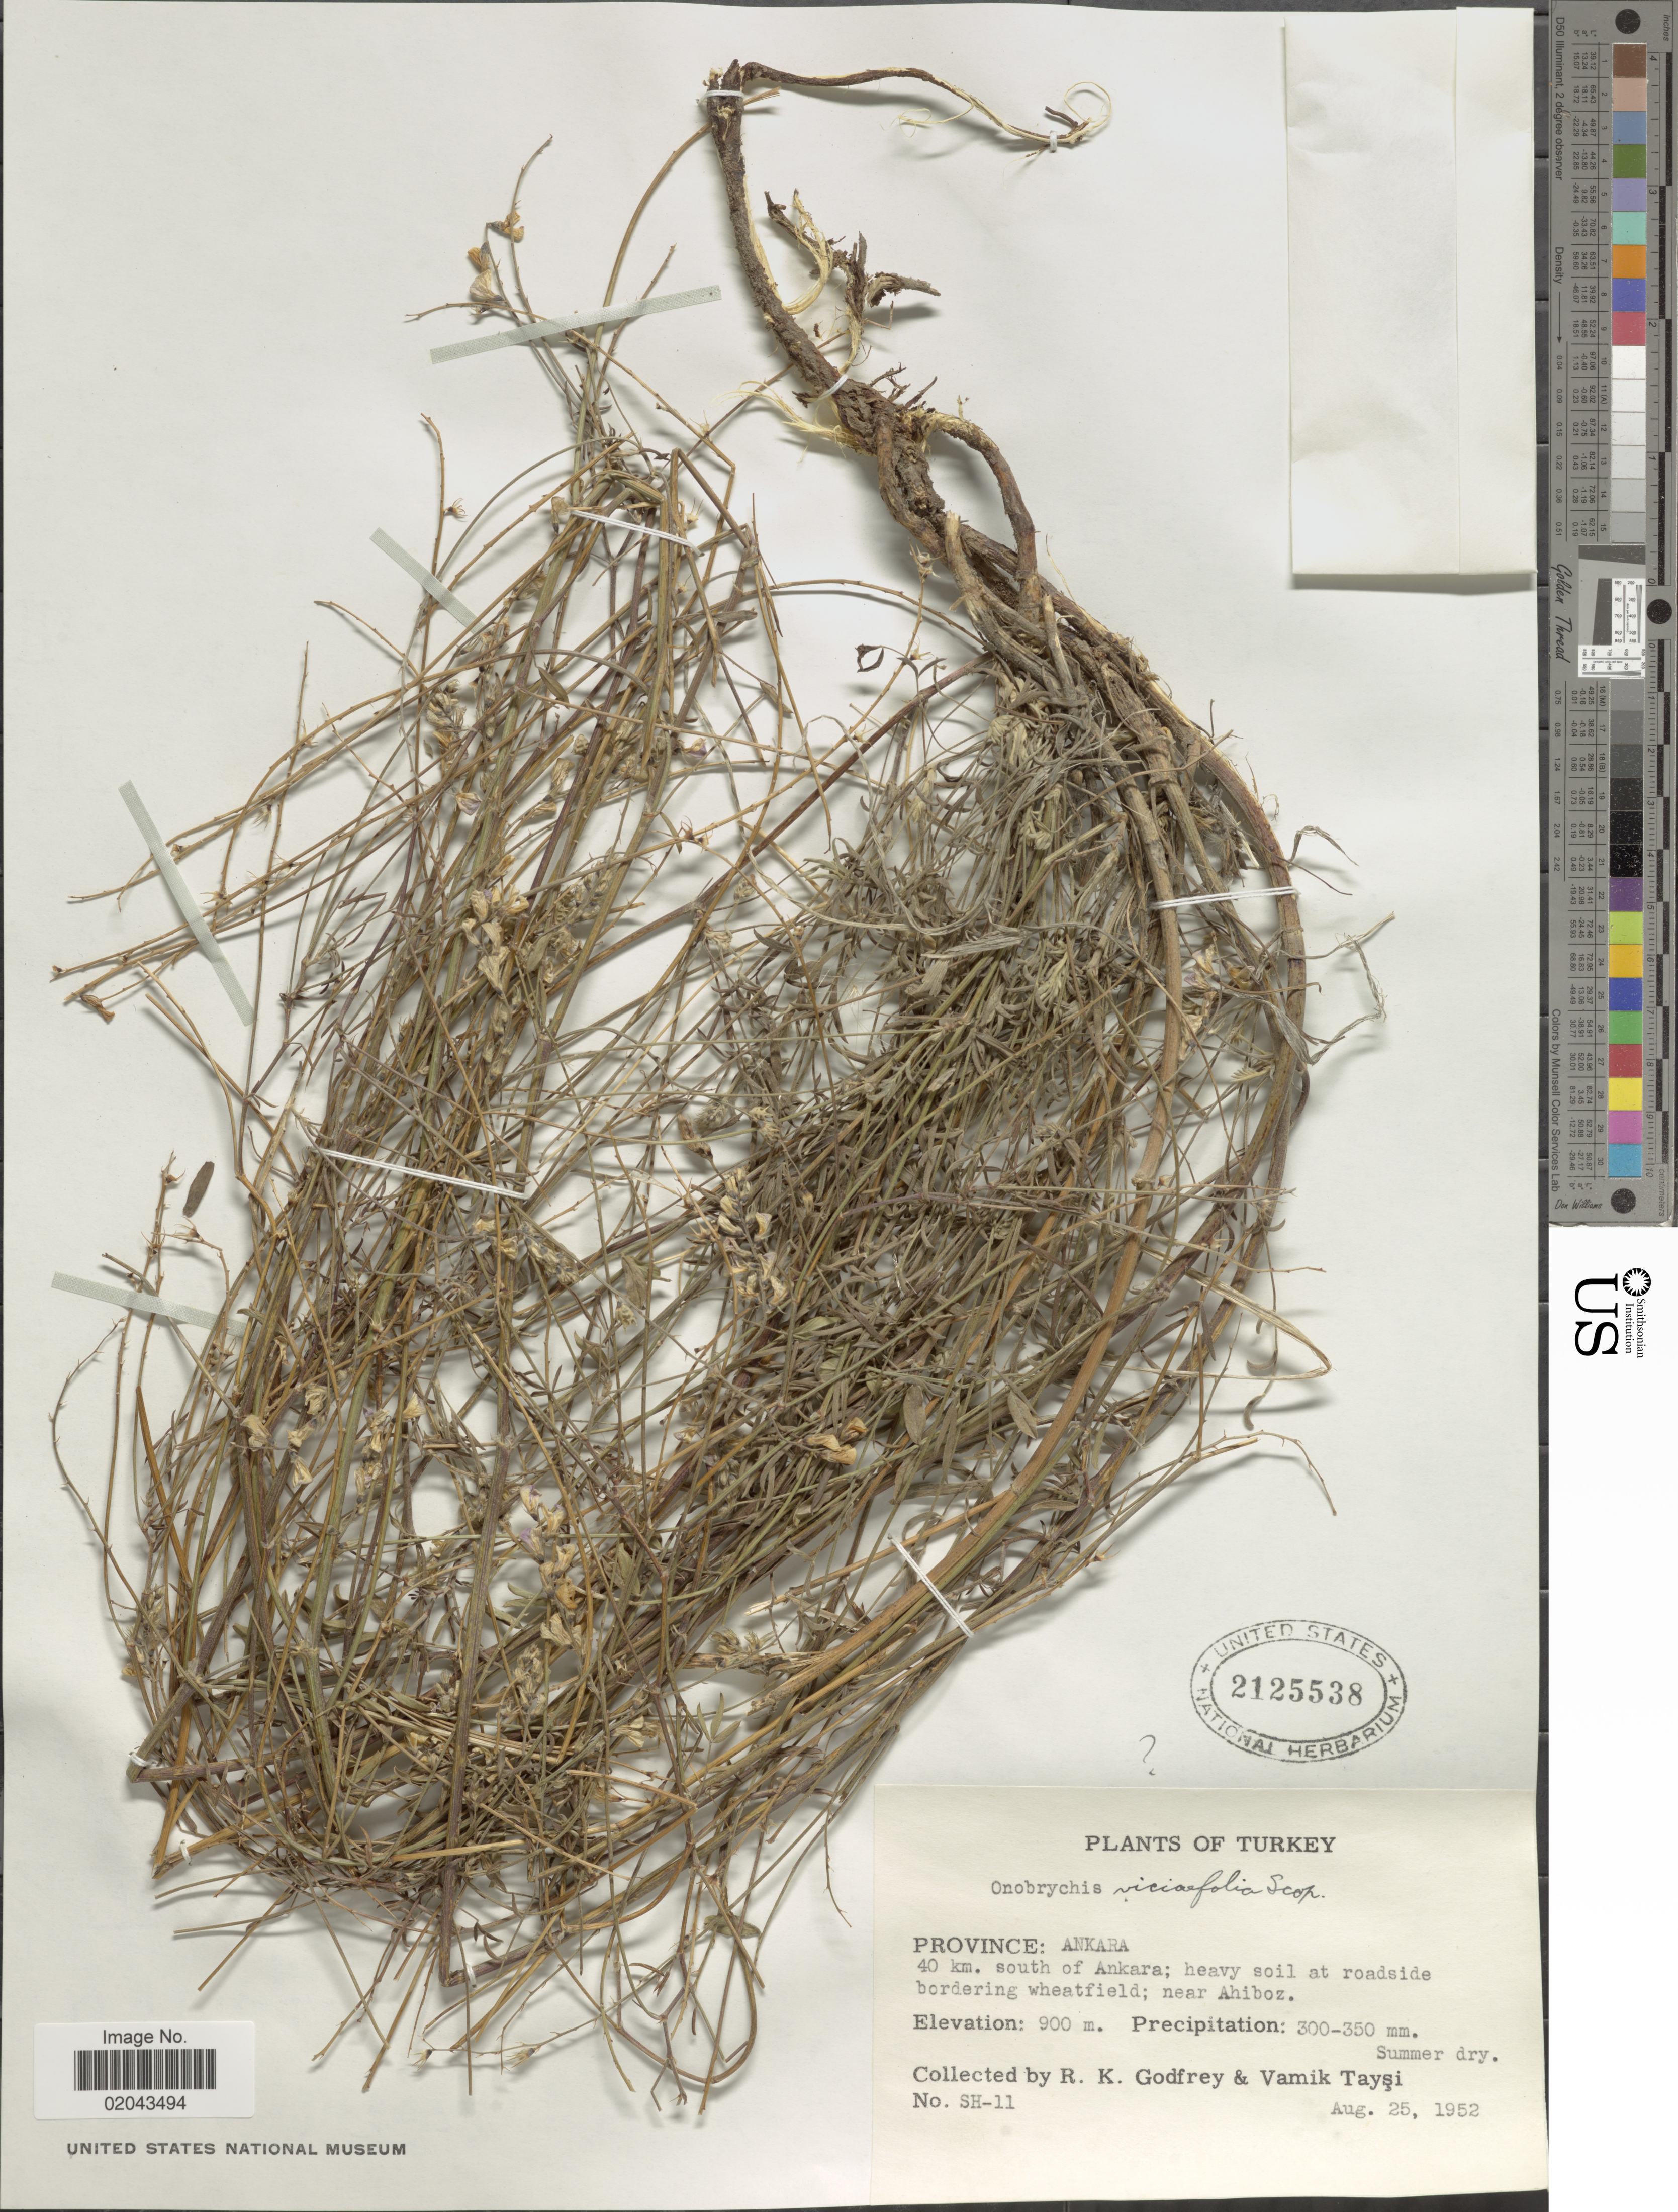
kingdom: Plantae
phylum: Tracheophyta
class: Magnoliopsida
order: Fabales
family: Fabaceae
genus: Onobrychis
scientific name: Onobrychis viciaefolia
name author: Trautv.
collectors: R. K. Godfrey & V. Taysi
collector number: SH-11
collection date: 1952-08-25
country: Turkey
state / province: Ankara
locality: Province: Ankara, 40 km south of Ankara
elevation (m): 900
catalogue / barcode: US 2125538